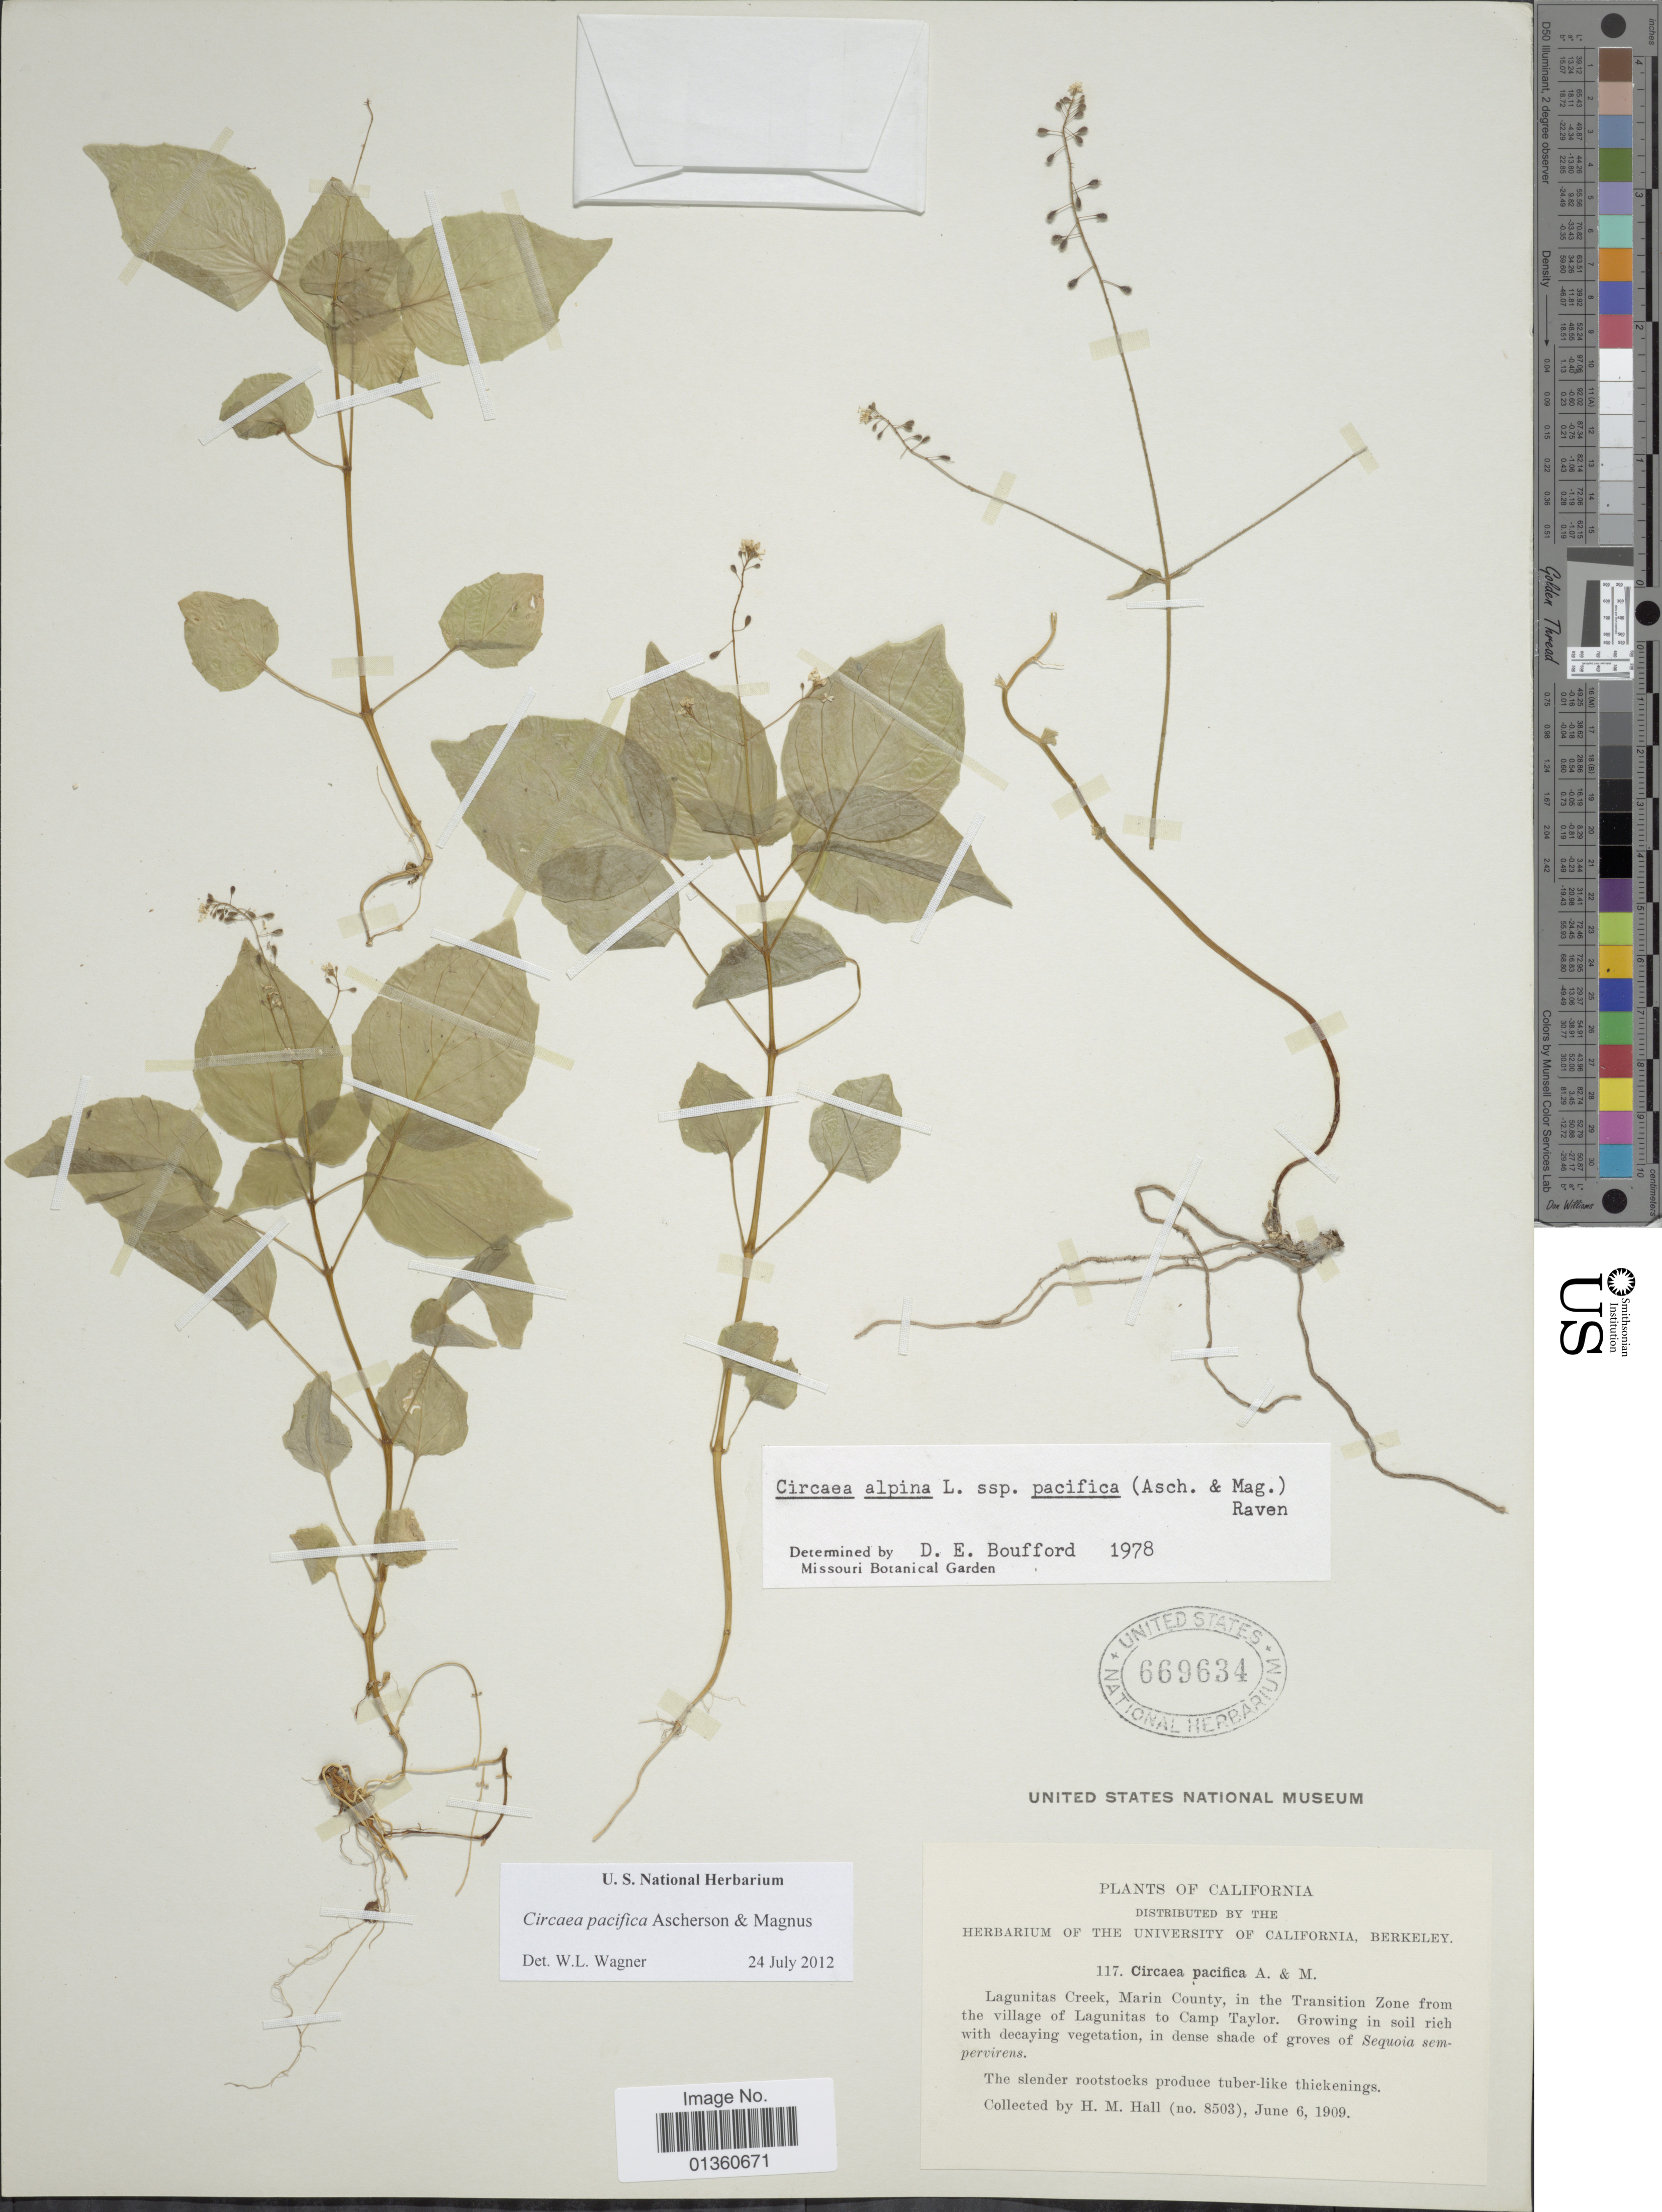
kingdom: Plantae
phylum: Tracheophyta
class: Magnoliopsida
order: Myrtales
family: Onagraceae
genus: Circaea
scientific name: Circaea pacifica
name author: Asch. & Magnus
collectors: H. M. Hall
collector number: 8503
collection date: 1909-06-06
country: United States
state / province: California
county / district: Marin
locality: Lagunitas Creek, Marin County, in the Transition Zone from the village of Lagunitas to Camp Taylor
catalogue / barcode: US 669634